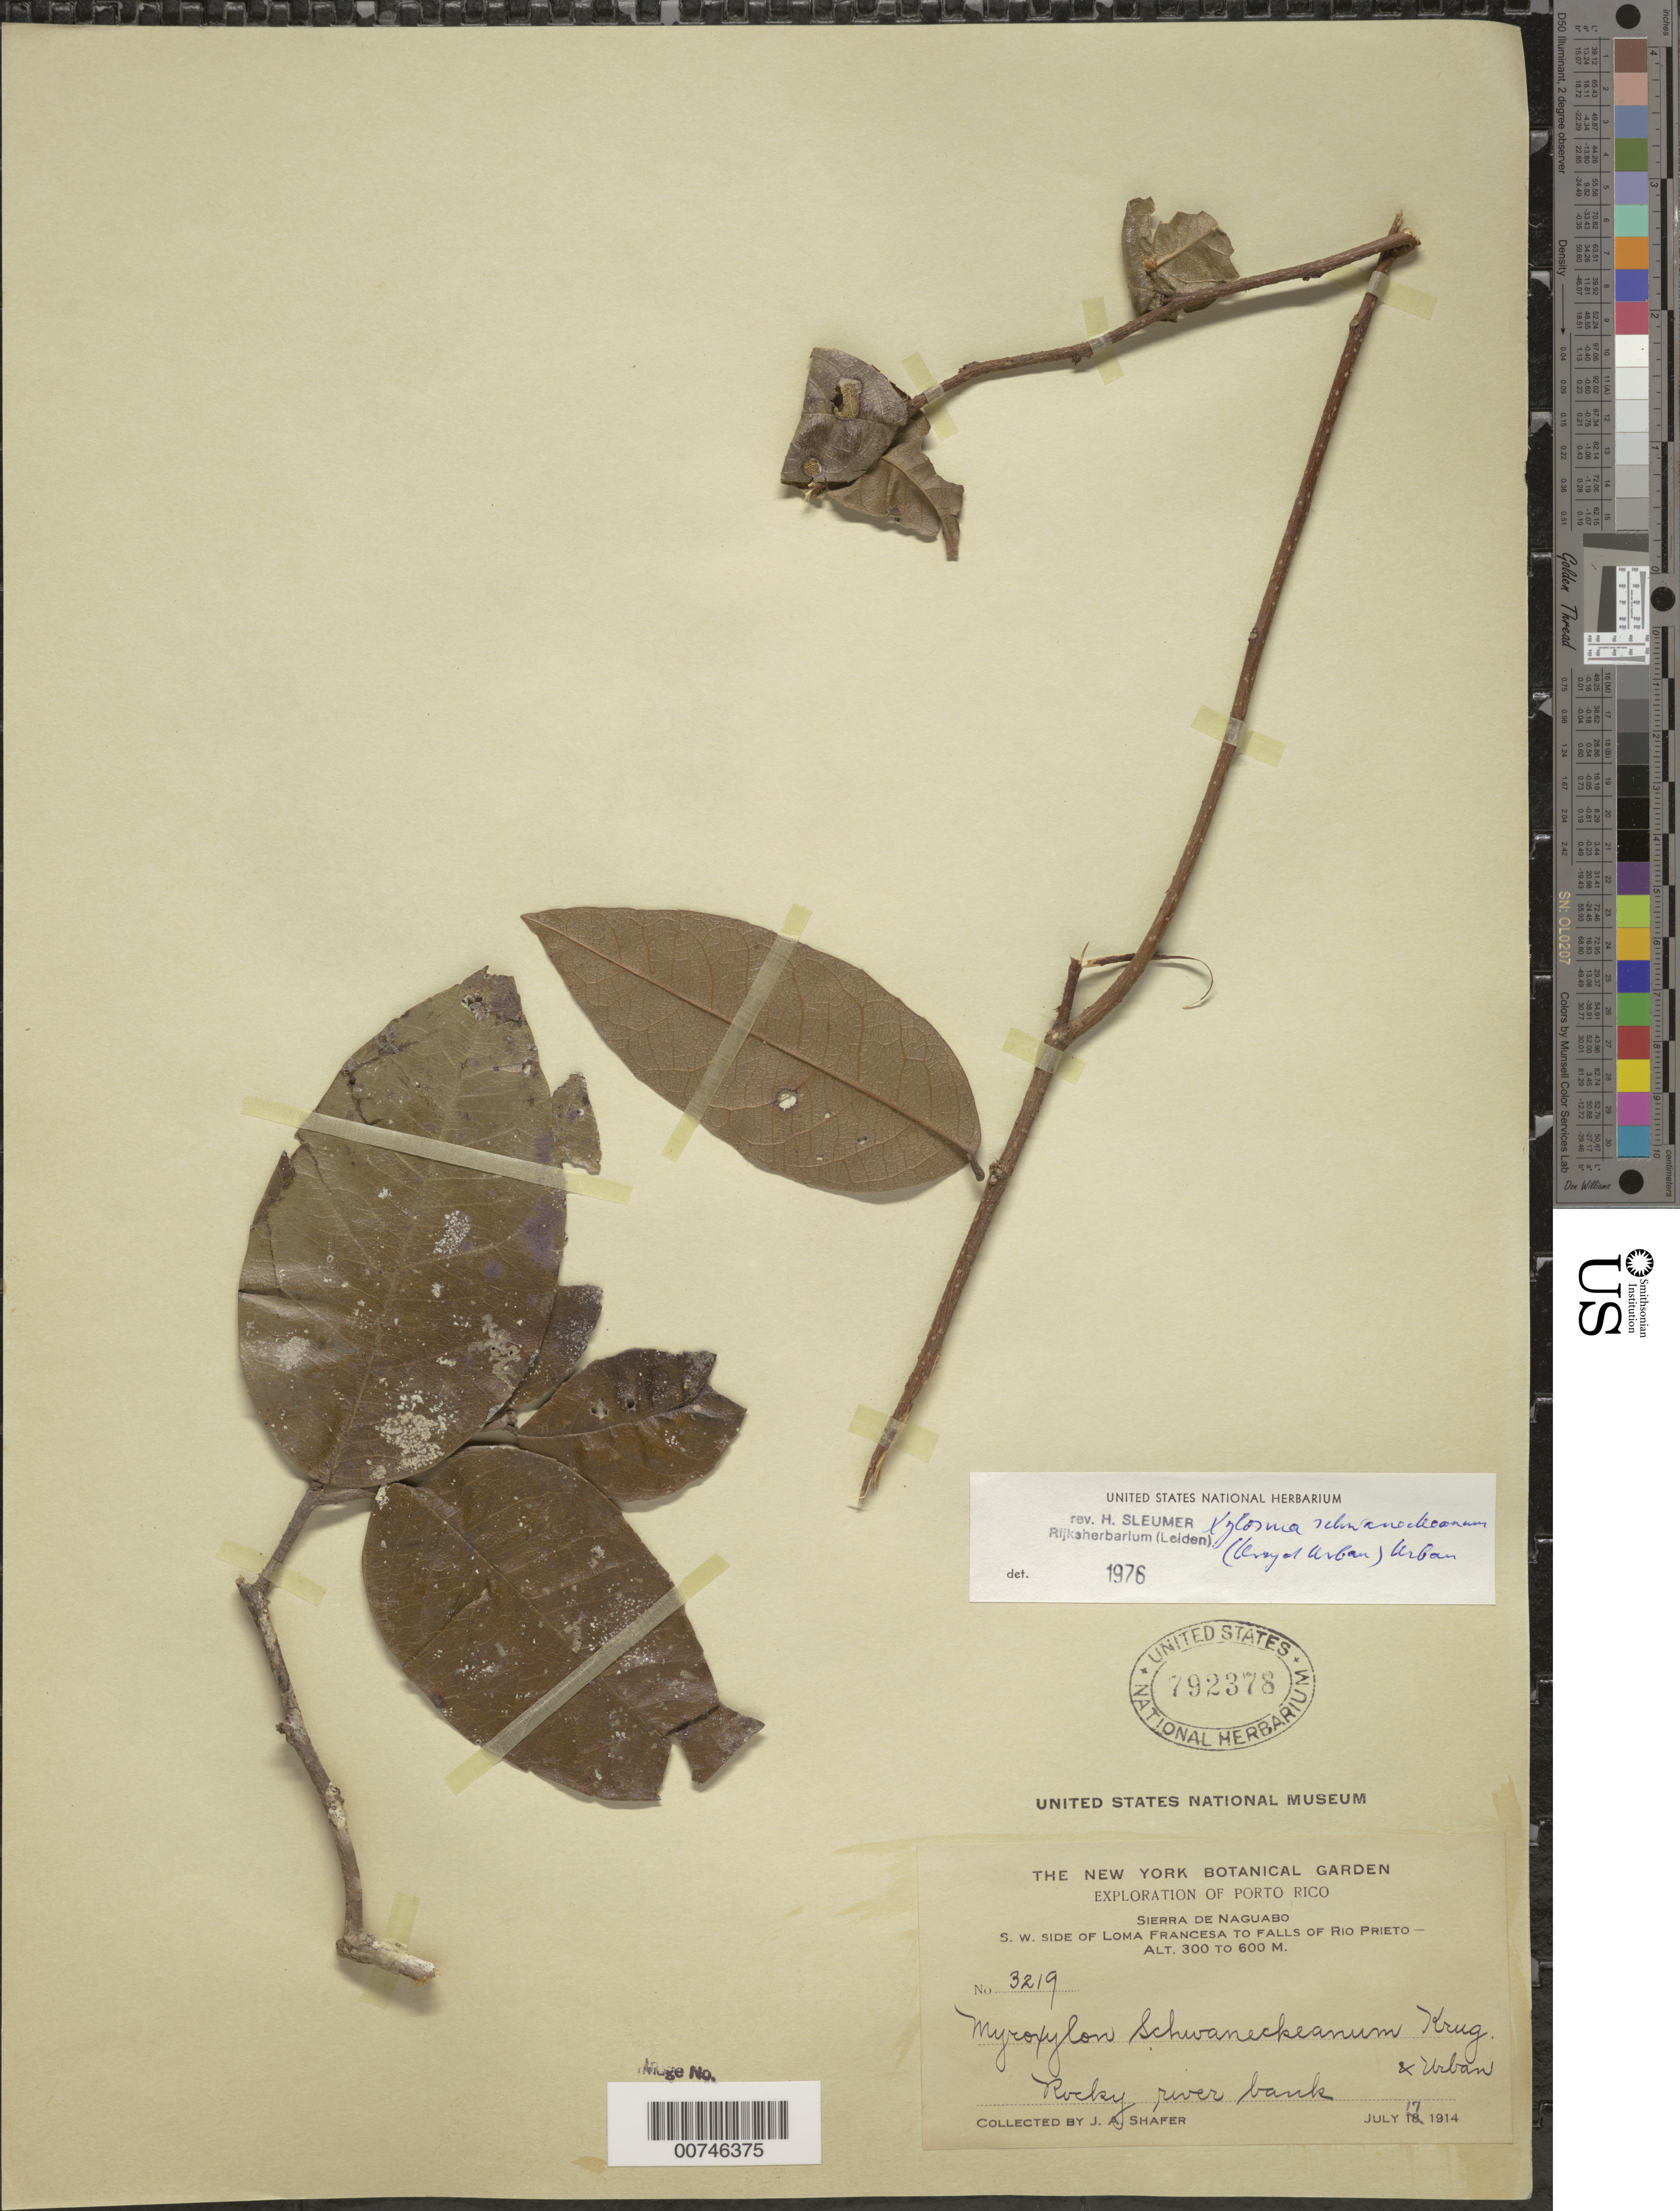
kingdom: Plantae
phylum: Tracheophyta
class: Magnoliopsida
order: Malpighiales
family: Salicaceae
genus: Xylosma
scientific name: Xylosma schwaneckeana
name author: (Krug & Urb.) Urb.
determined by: Sleumer, H. O.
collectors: J. A. Shafer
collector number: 3219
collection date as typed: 17 Jul 1914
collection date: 1914-07-17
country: Puerto Rico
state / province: Naguabo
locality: Sierra de Naguabo, SW side of Loma Francesa to Falls of Río Prieto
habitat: Rocky river banks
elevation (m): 300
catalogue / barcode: US 792378